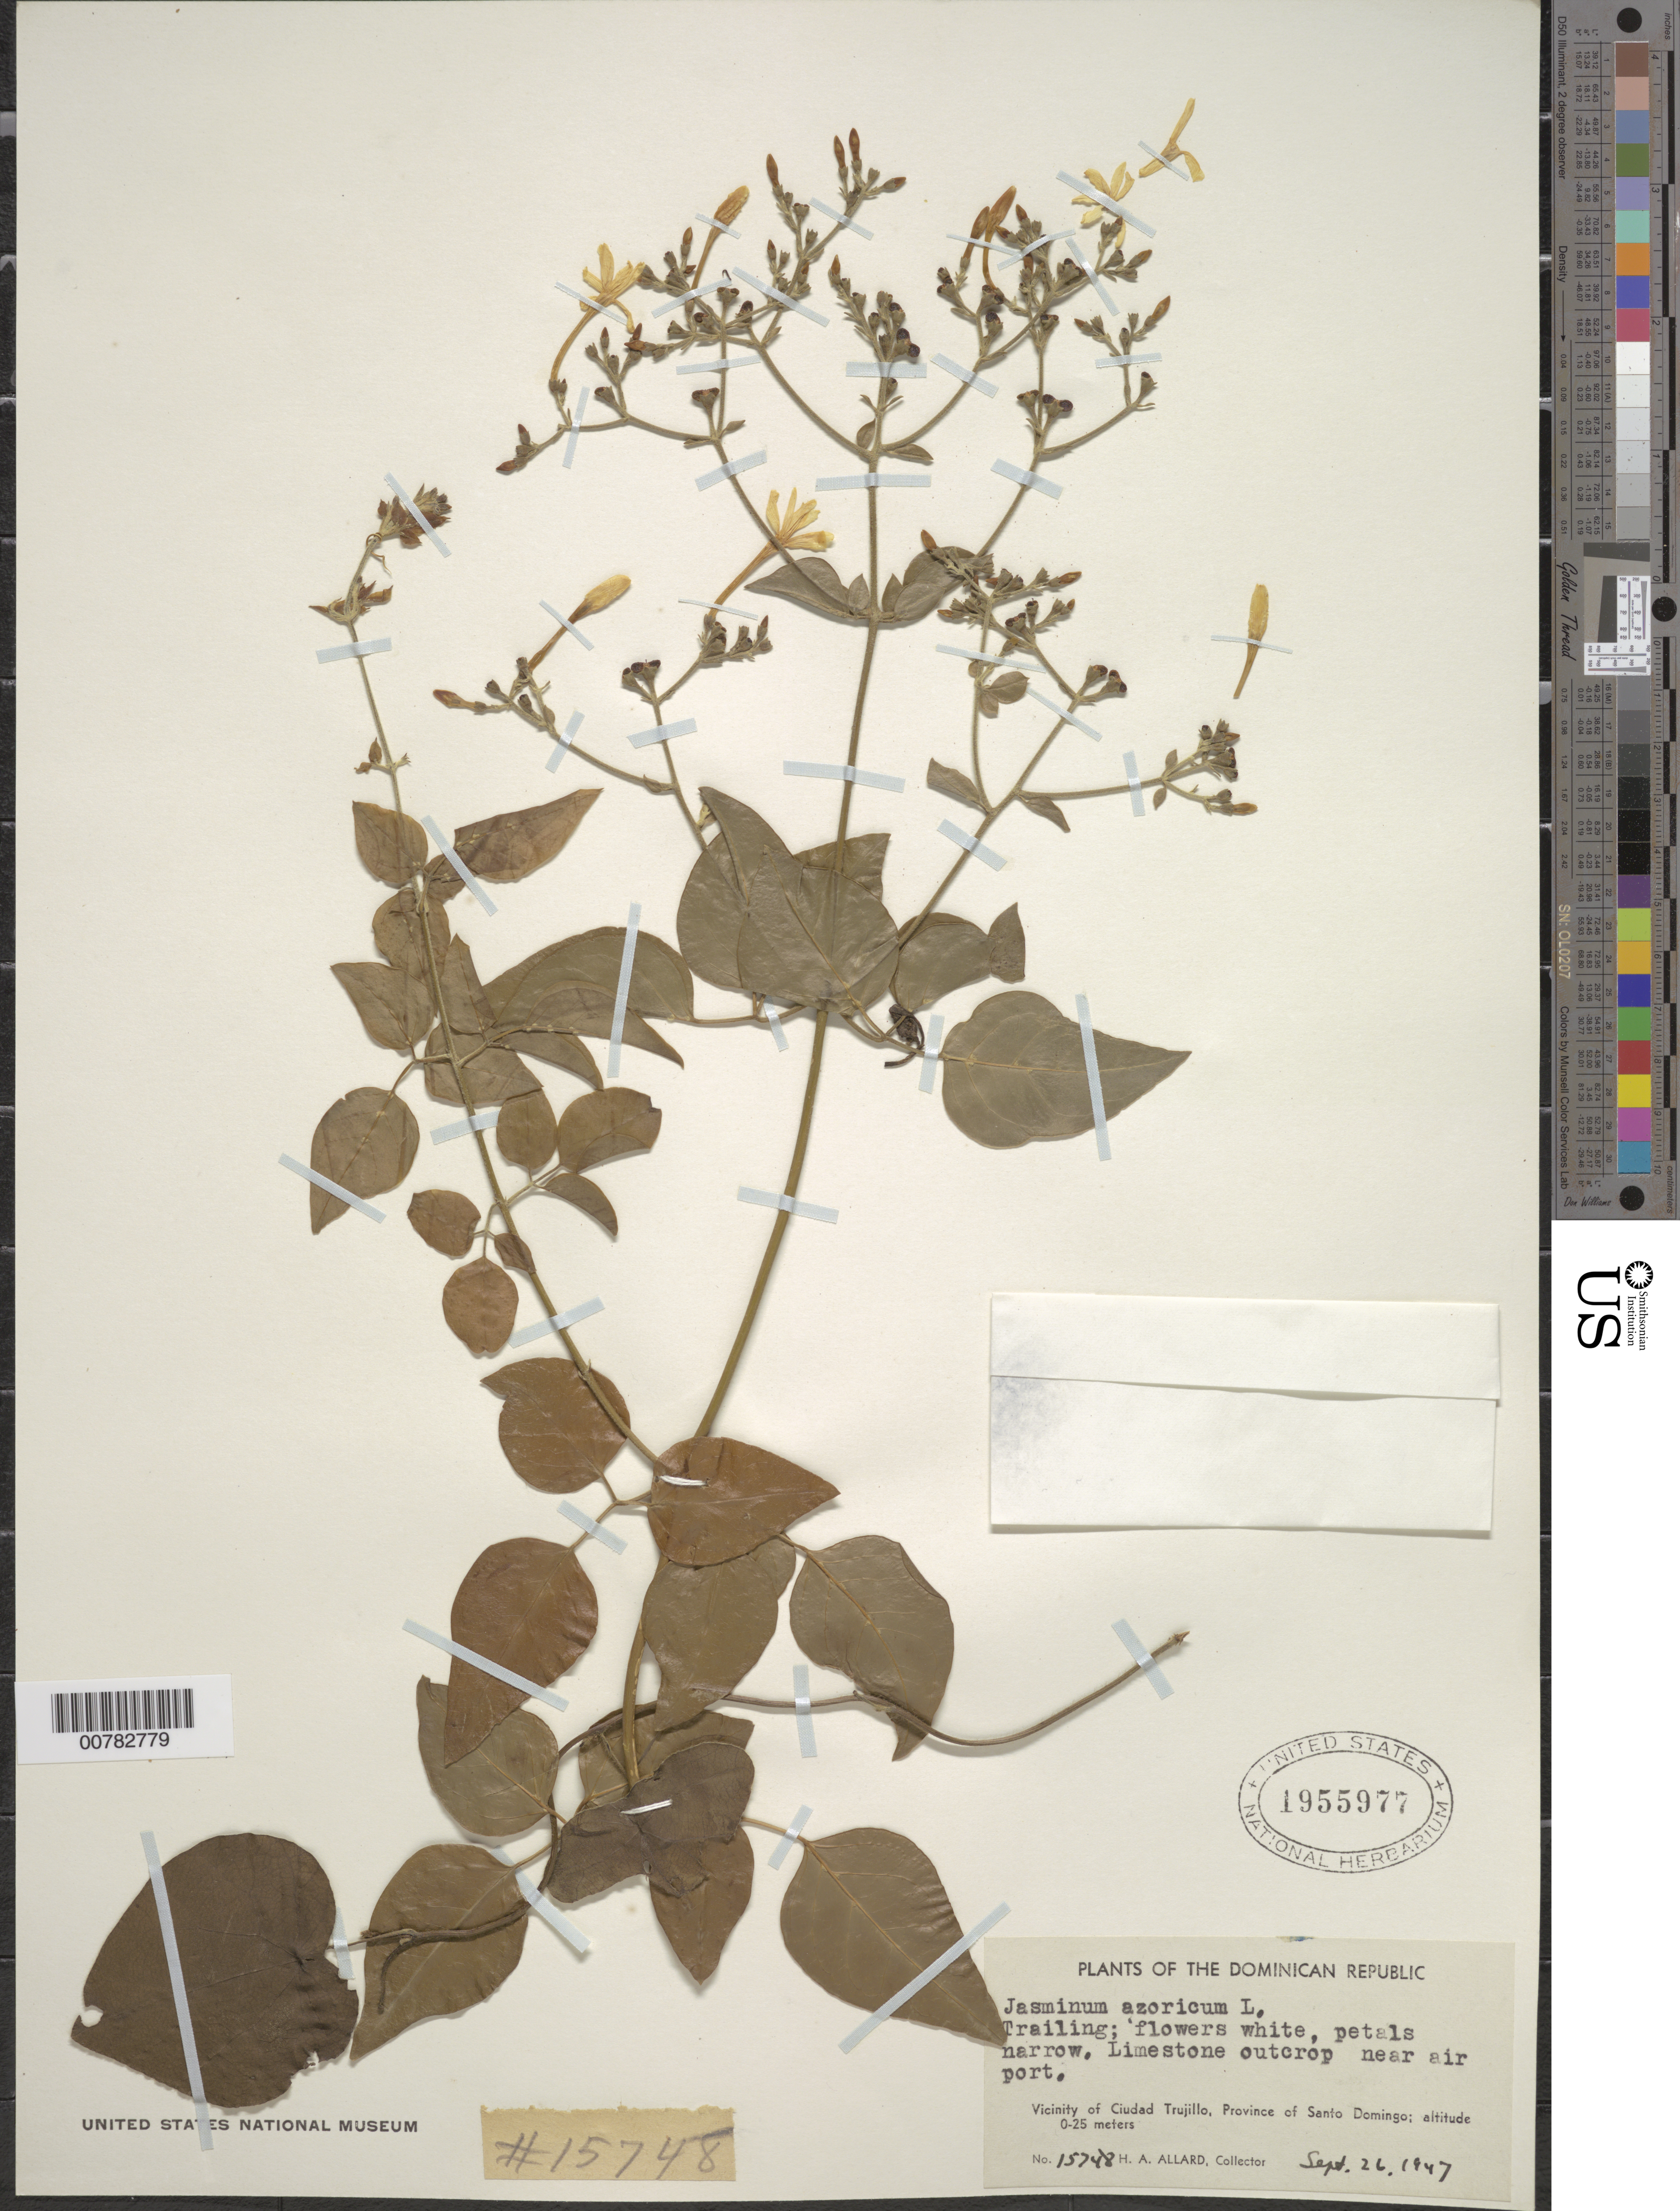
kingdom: Plantae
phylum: Tracheophyta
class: Magnoliopsida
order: Lamiales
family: Oleaceae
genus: Jasminum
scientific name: Jasminum fluminense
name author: Vell.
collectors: H. A. Allard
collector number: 15748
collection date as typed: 26 Sep 1947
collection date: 1947-09-26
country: Dominican Republic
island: Hispaniola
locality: Province of Santo Domingo, vicinity of Ciudad Trujillo, near airport.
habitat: Limestone outcrop.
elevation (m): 0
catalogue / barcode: US 1955977